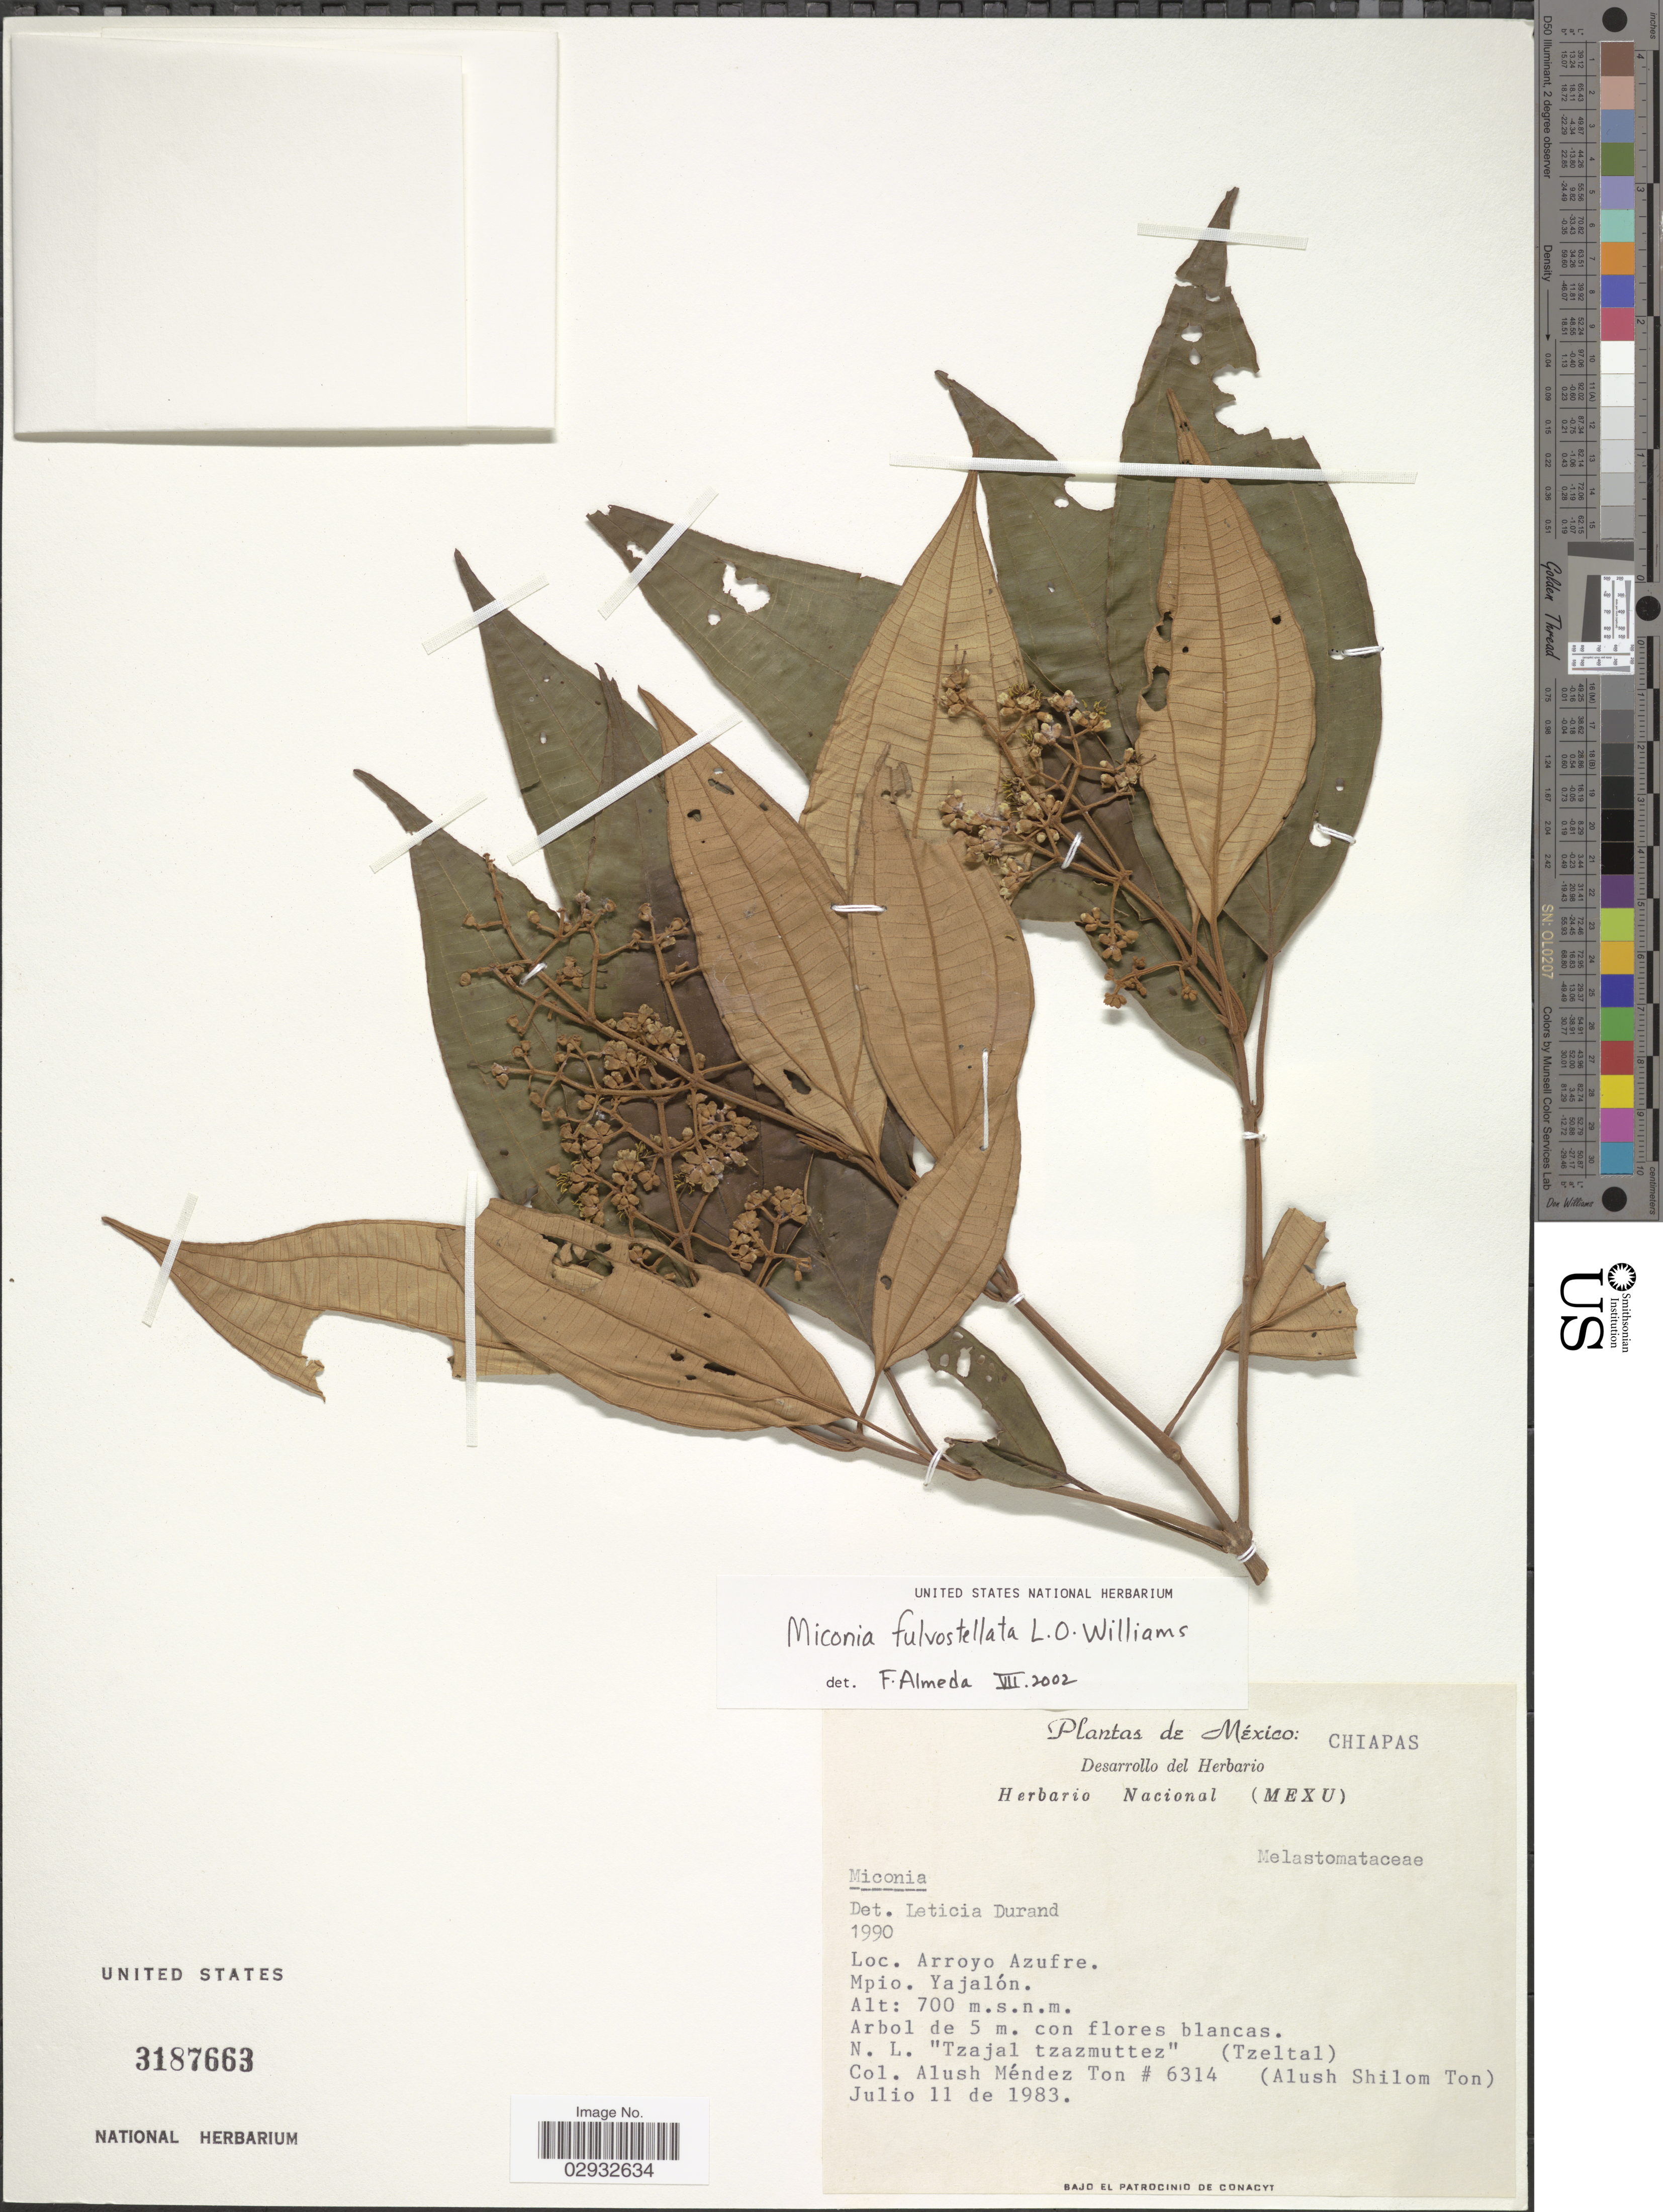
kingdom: Plantae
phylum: Tracheophyta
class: Magnoliopsida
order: Myrtales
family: Melastomataceae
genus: Miconia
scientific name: Miconia fulvostellata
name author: L.O. Williams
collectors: A. Méndez Ton & A. S. Ton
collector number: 6314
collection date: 1983-07-11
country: Mexico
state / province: Chiapas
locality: Arroyo Azufre. Mpio. Yajalón.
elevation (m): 700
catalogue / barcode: US 3187663